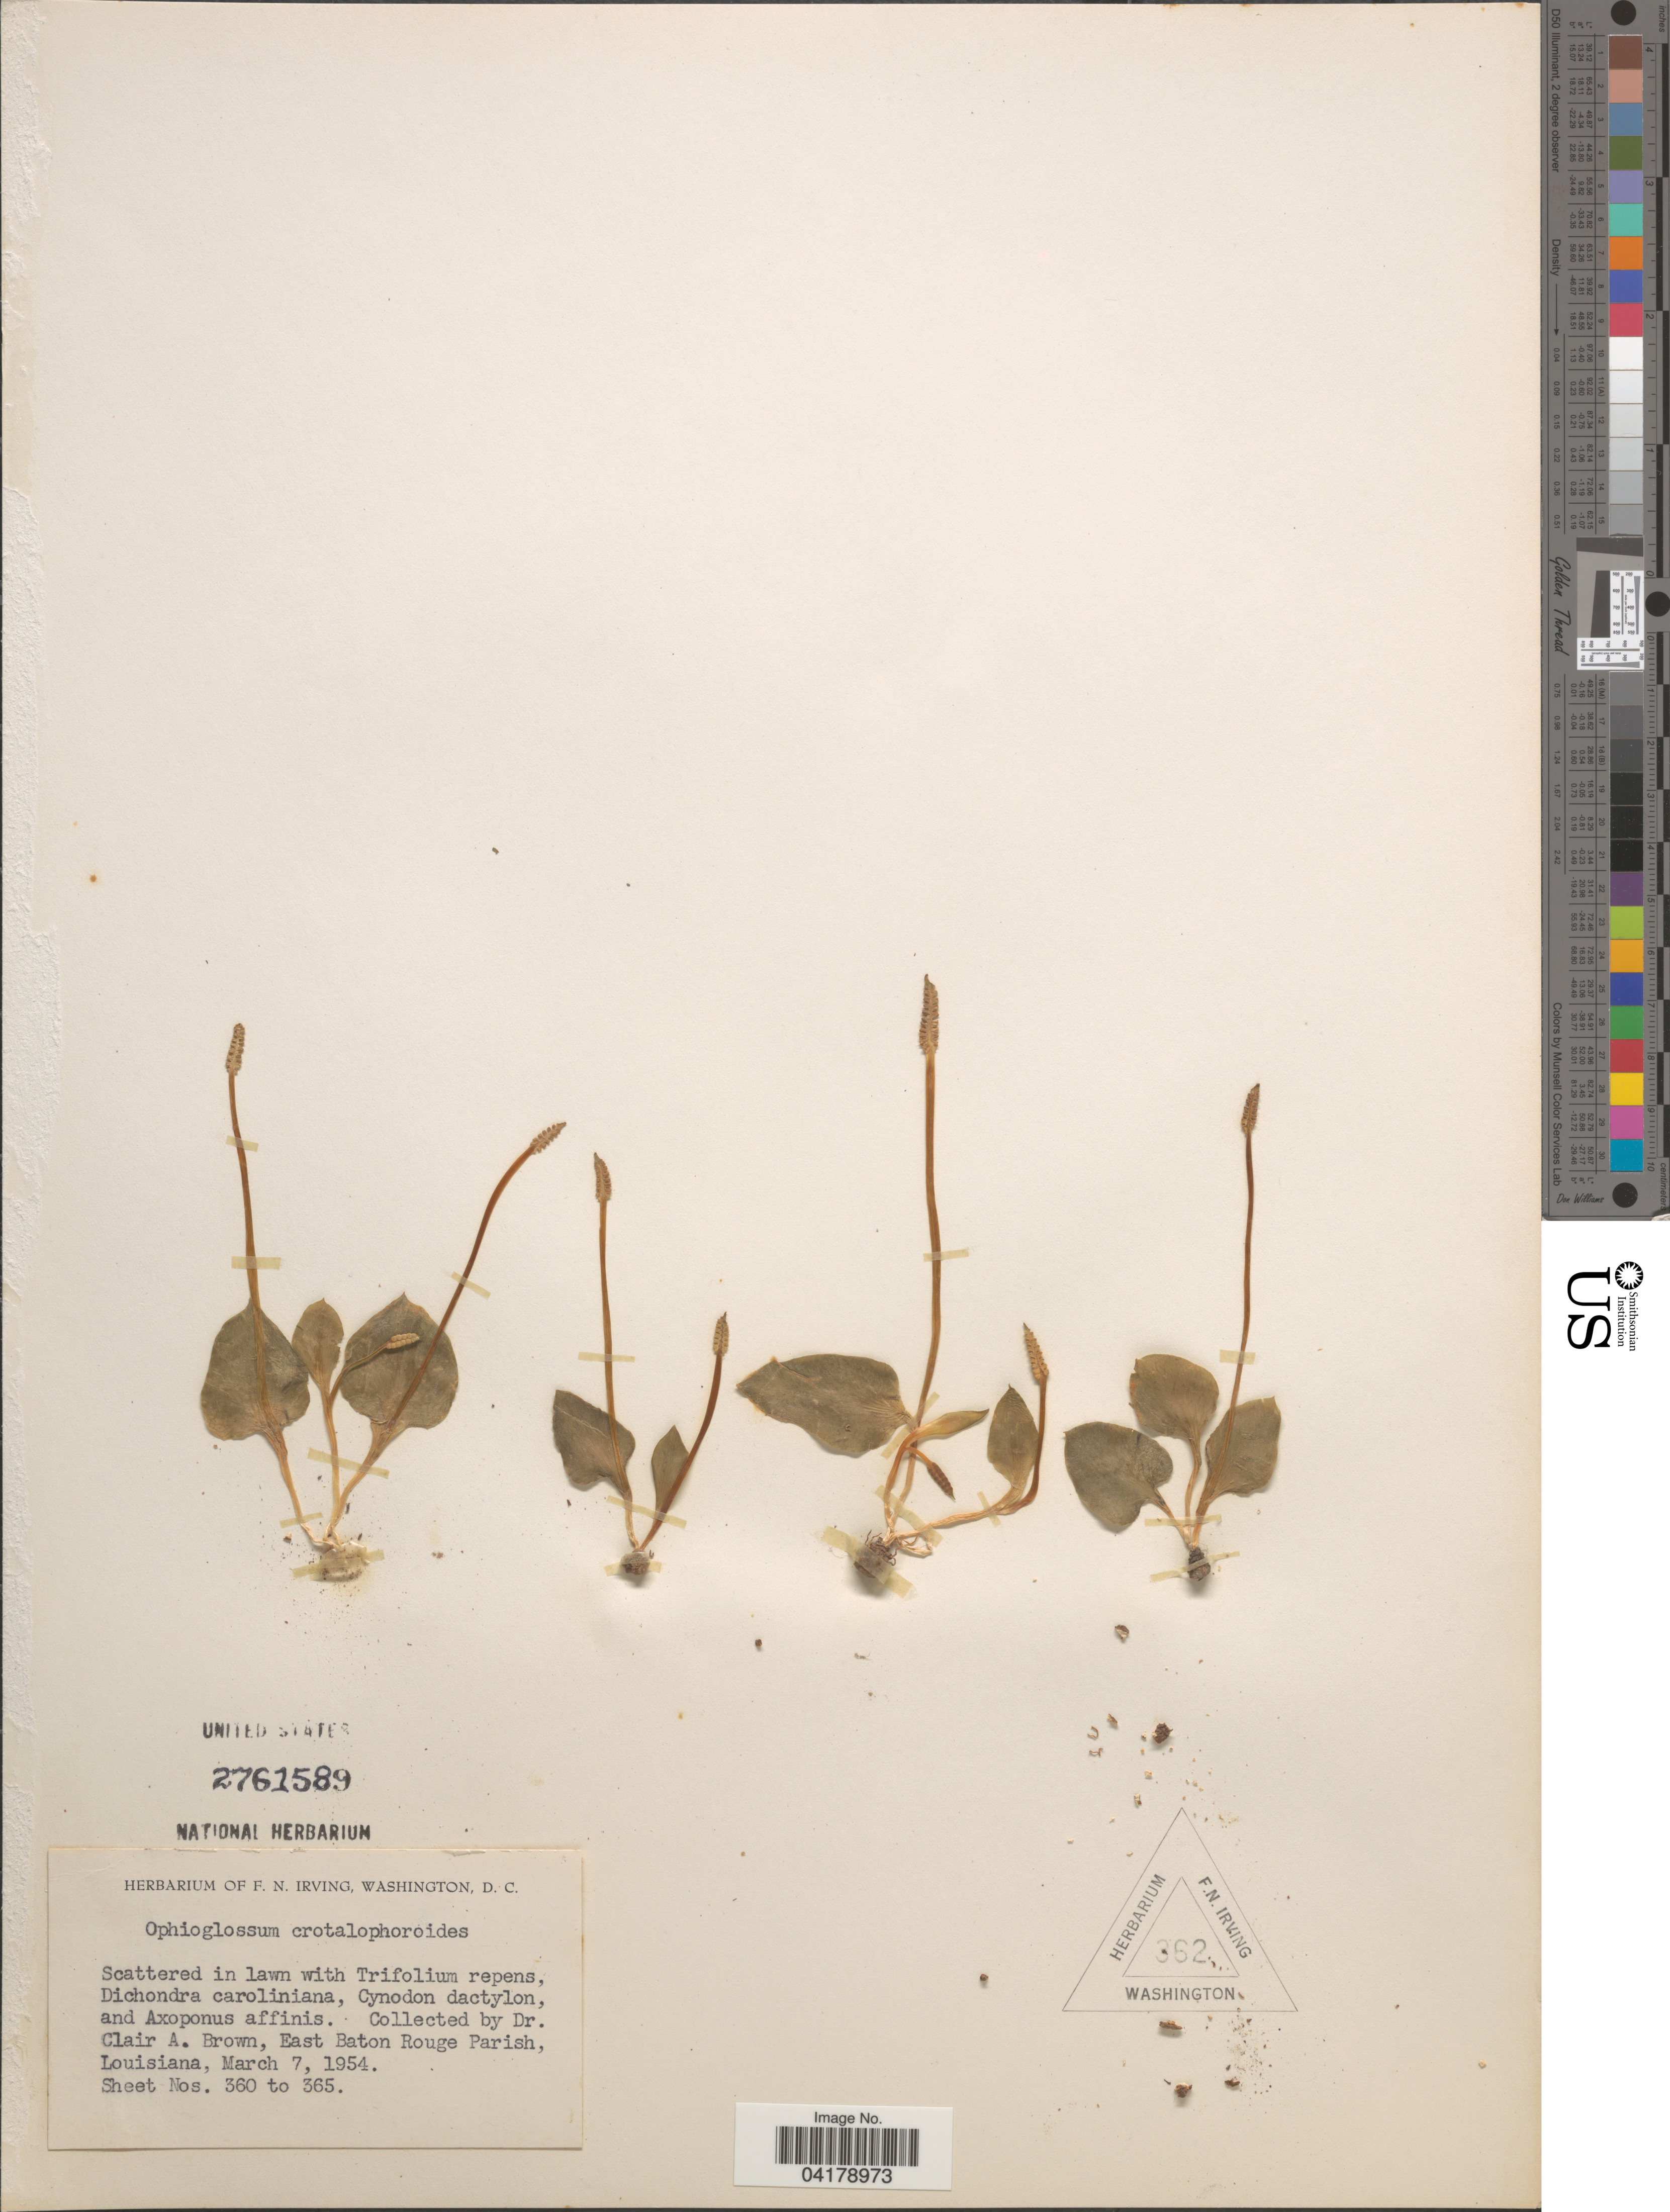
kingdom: Plantae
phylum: Tracheophyta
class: Polypodiopsida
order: Ophioglossales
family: Ophioglossaceae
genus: Ophioglossum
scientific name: Ophioglossum crotalophoroides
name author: Walter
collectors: C. A. Brown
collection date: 1954-03-07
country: United States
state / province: Louisiana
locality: East Baton Rouge Parish.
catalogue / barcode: US 2761589